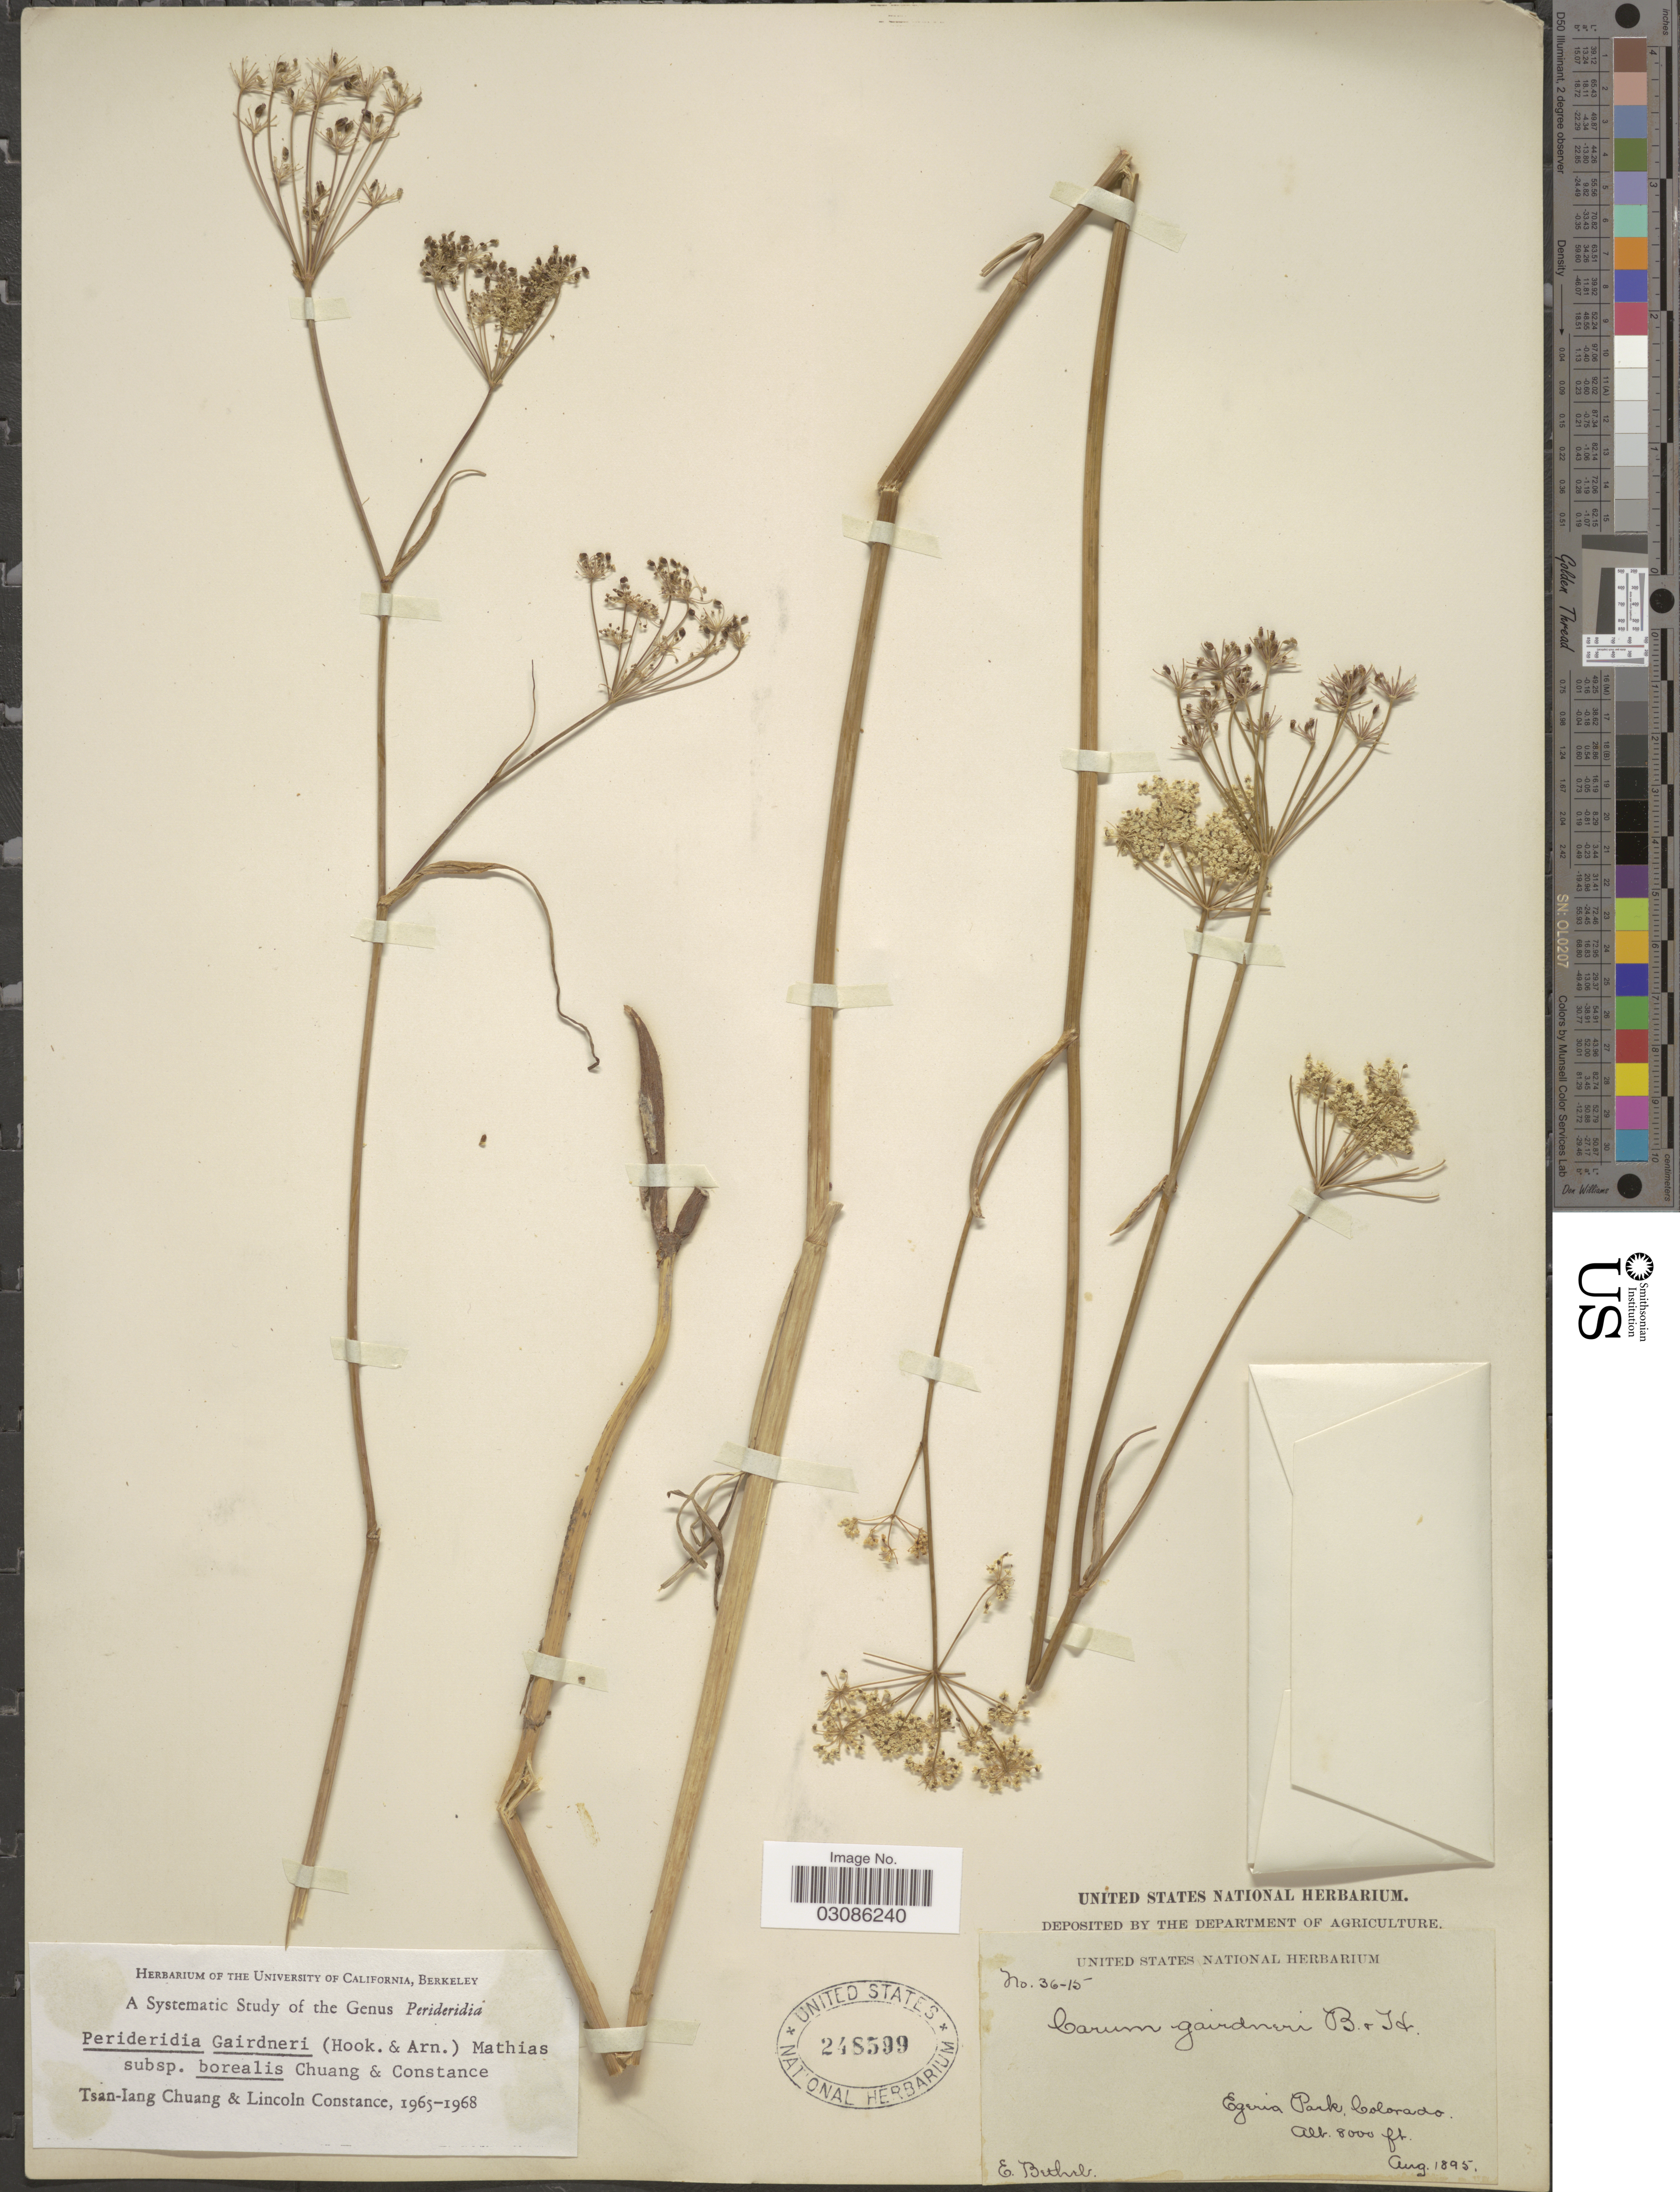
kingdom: Plantae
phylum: Tracheophyta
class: Magnoliopsida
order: Apiales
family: Apiaceae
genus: Perideridia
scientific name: Perideridia gairdneri subsp. borealis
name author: T.I. Chuang & Constance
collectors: E. Bethel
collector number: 36-15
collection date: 1895-08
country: United States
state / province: Colorado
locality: Egeria Park.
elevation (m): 2438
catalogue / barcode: US 248599